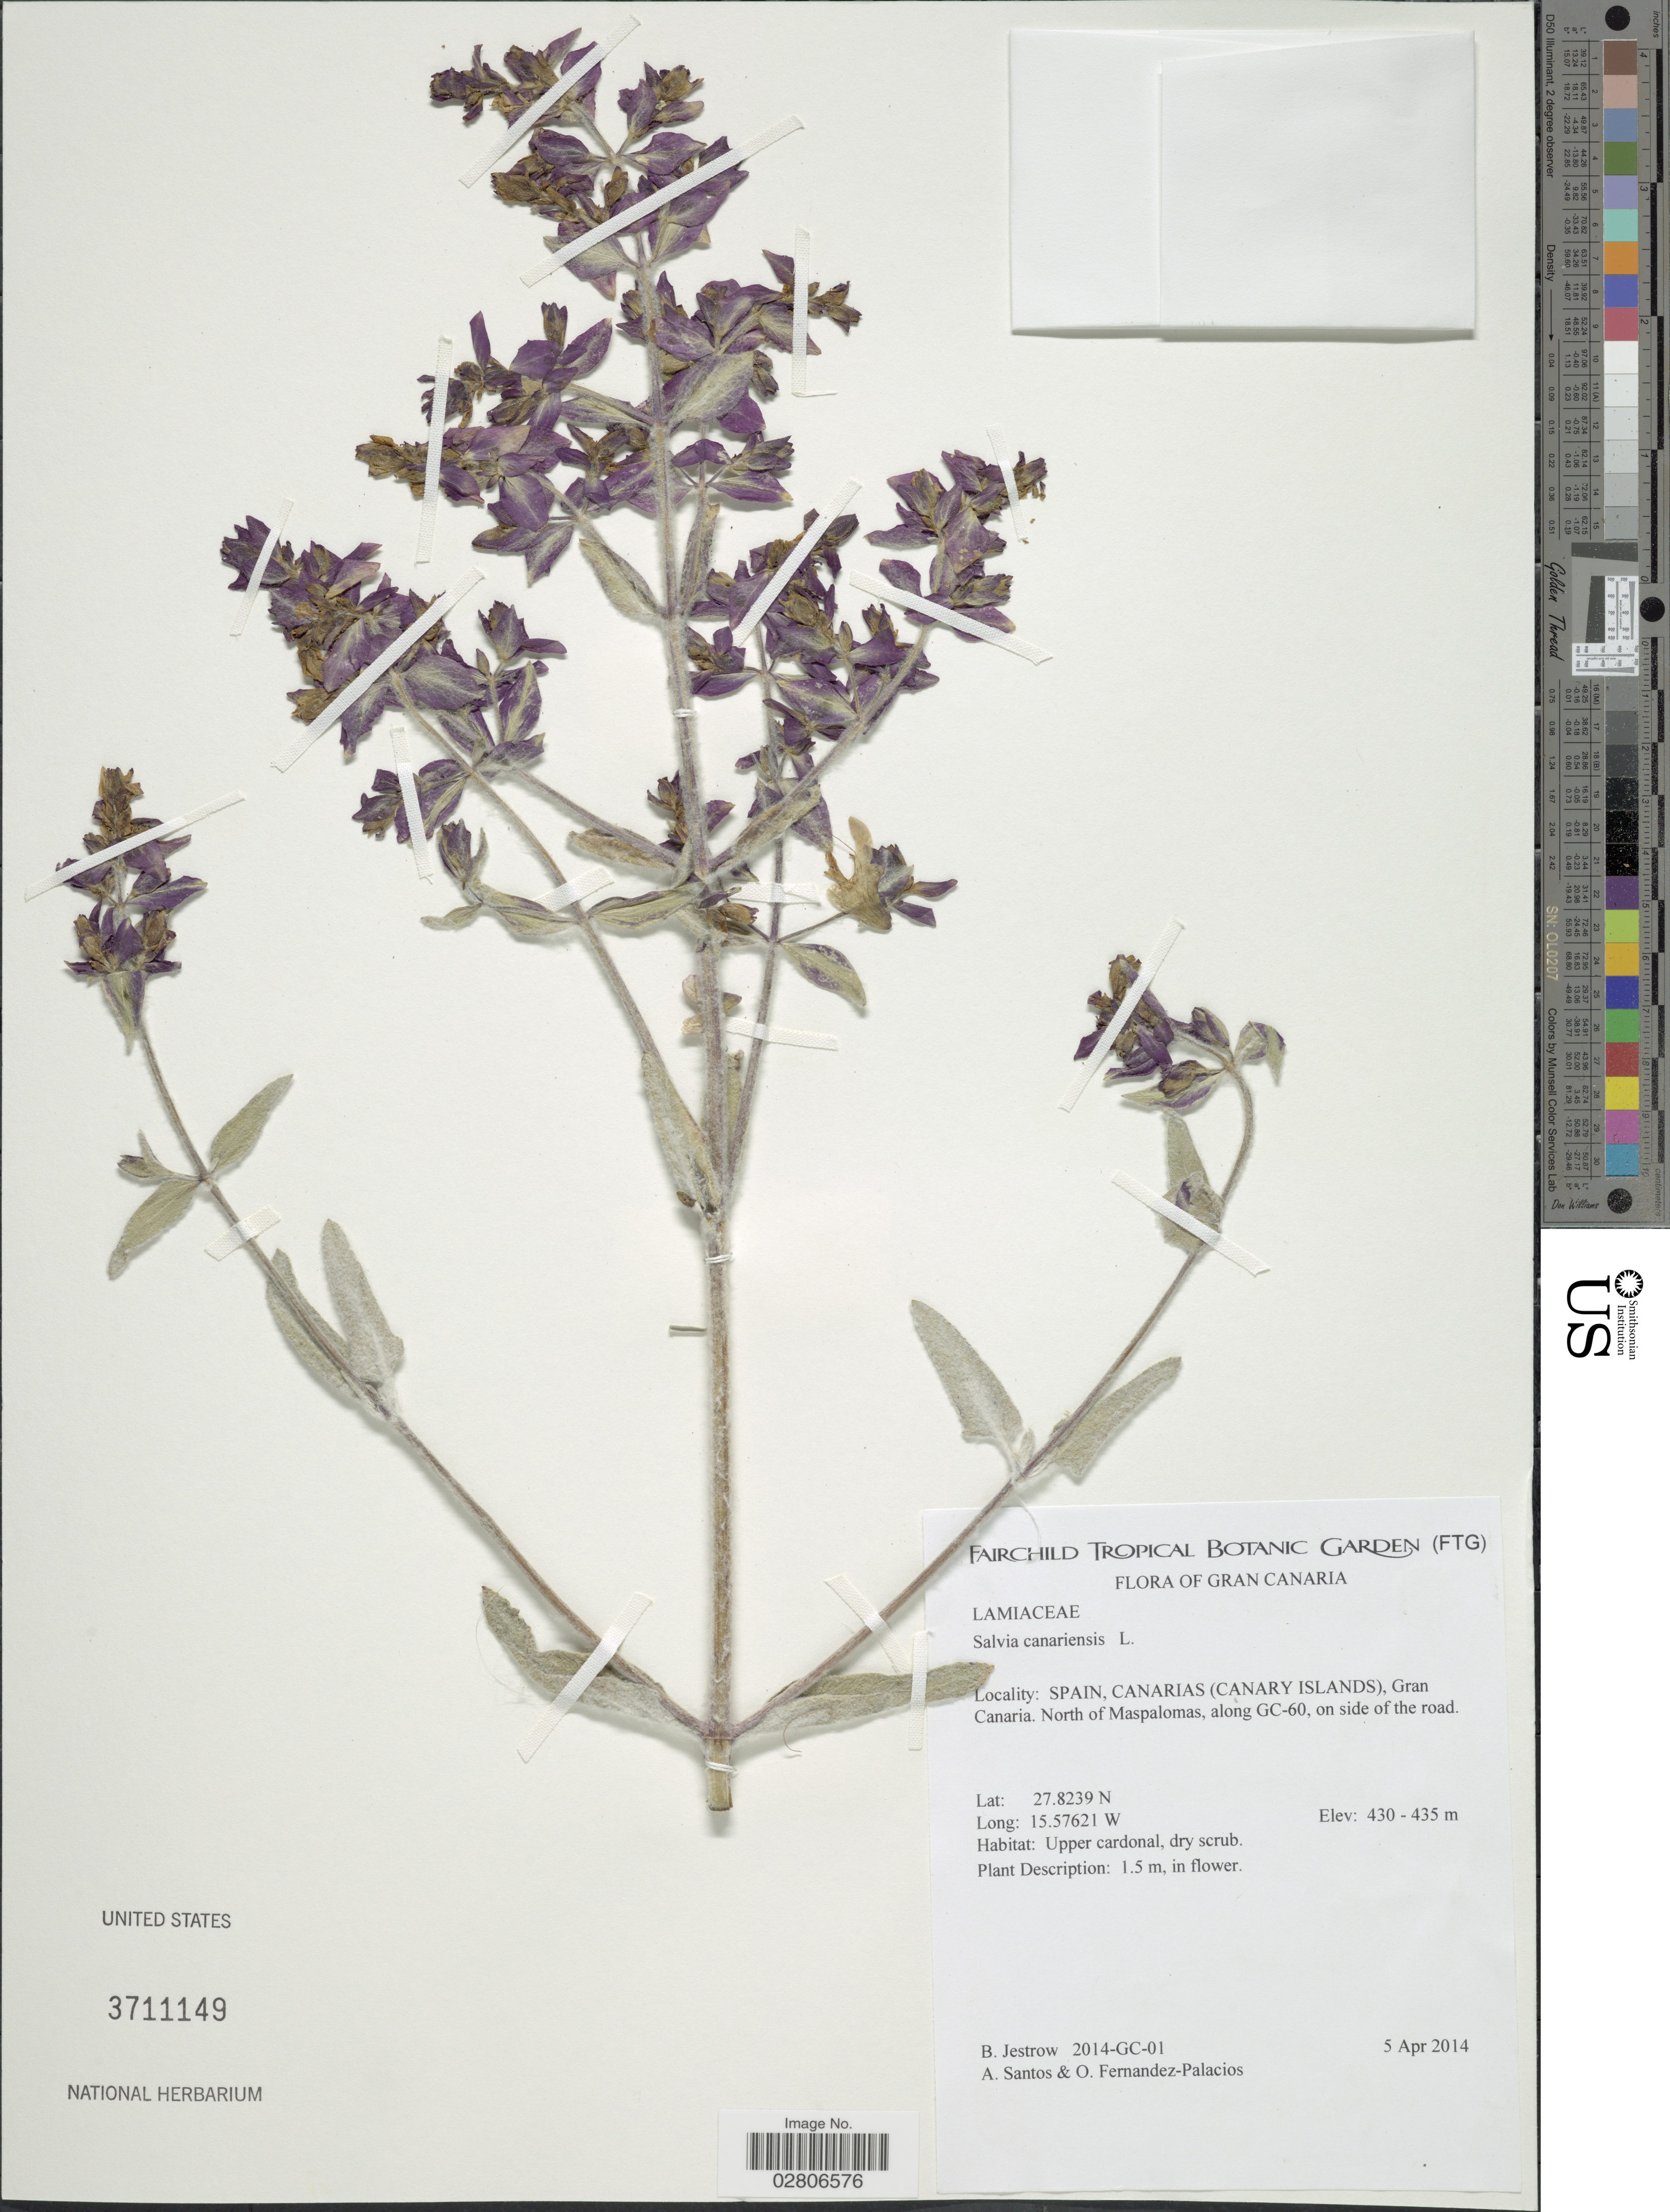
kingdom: Plantae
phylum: Tracheophyta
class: Magnoliopsida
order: Lamiales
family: Lamiaceae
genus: Salvia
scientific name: Salvia canariensis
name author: L.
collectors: B. Jestrow, A. Santos & O. Fernandez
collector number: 2014-GC-01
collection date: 2014-04-05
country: Spain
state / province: Canarias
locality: Canary Islands, Gran Canaria, North of Maspalomas, along GC-60, on side of the road.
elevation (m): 430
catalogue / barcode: US 3711149